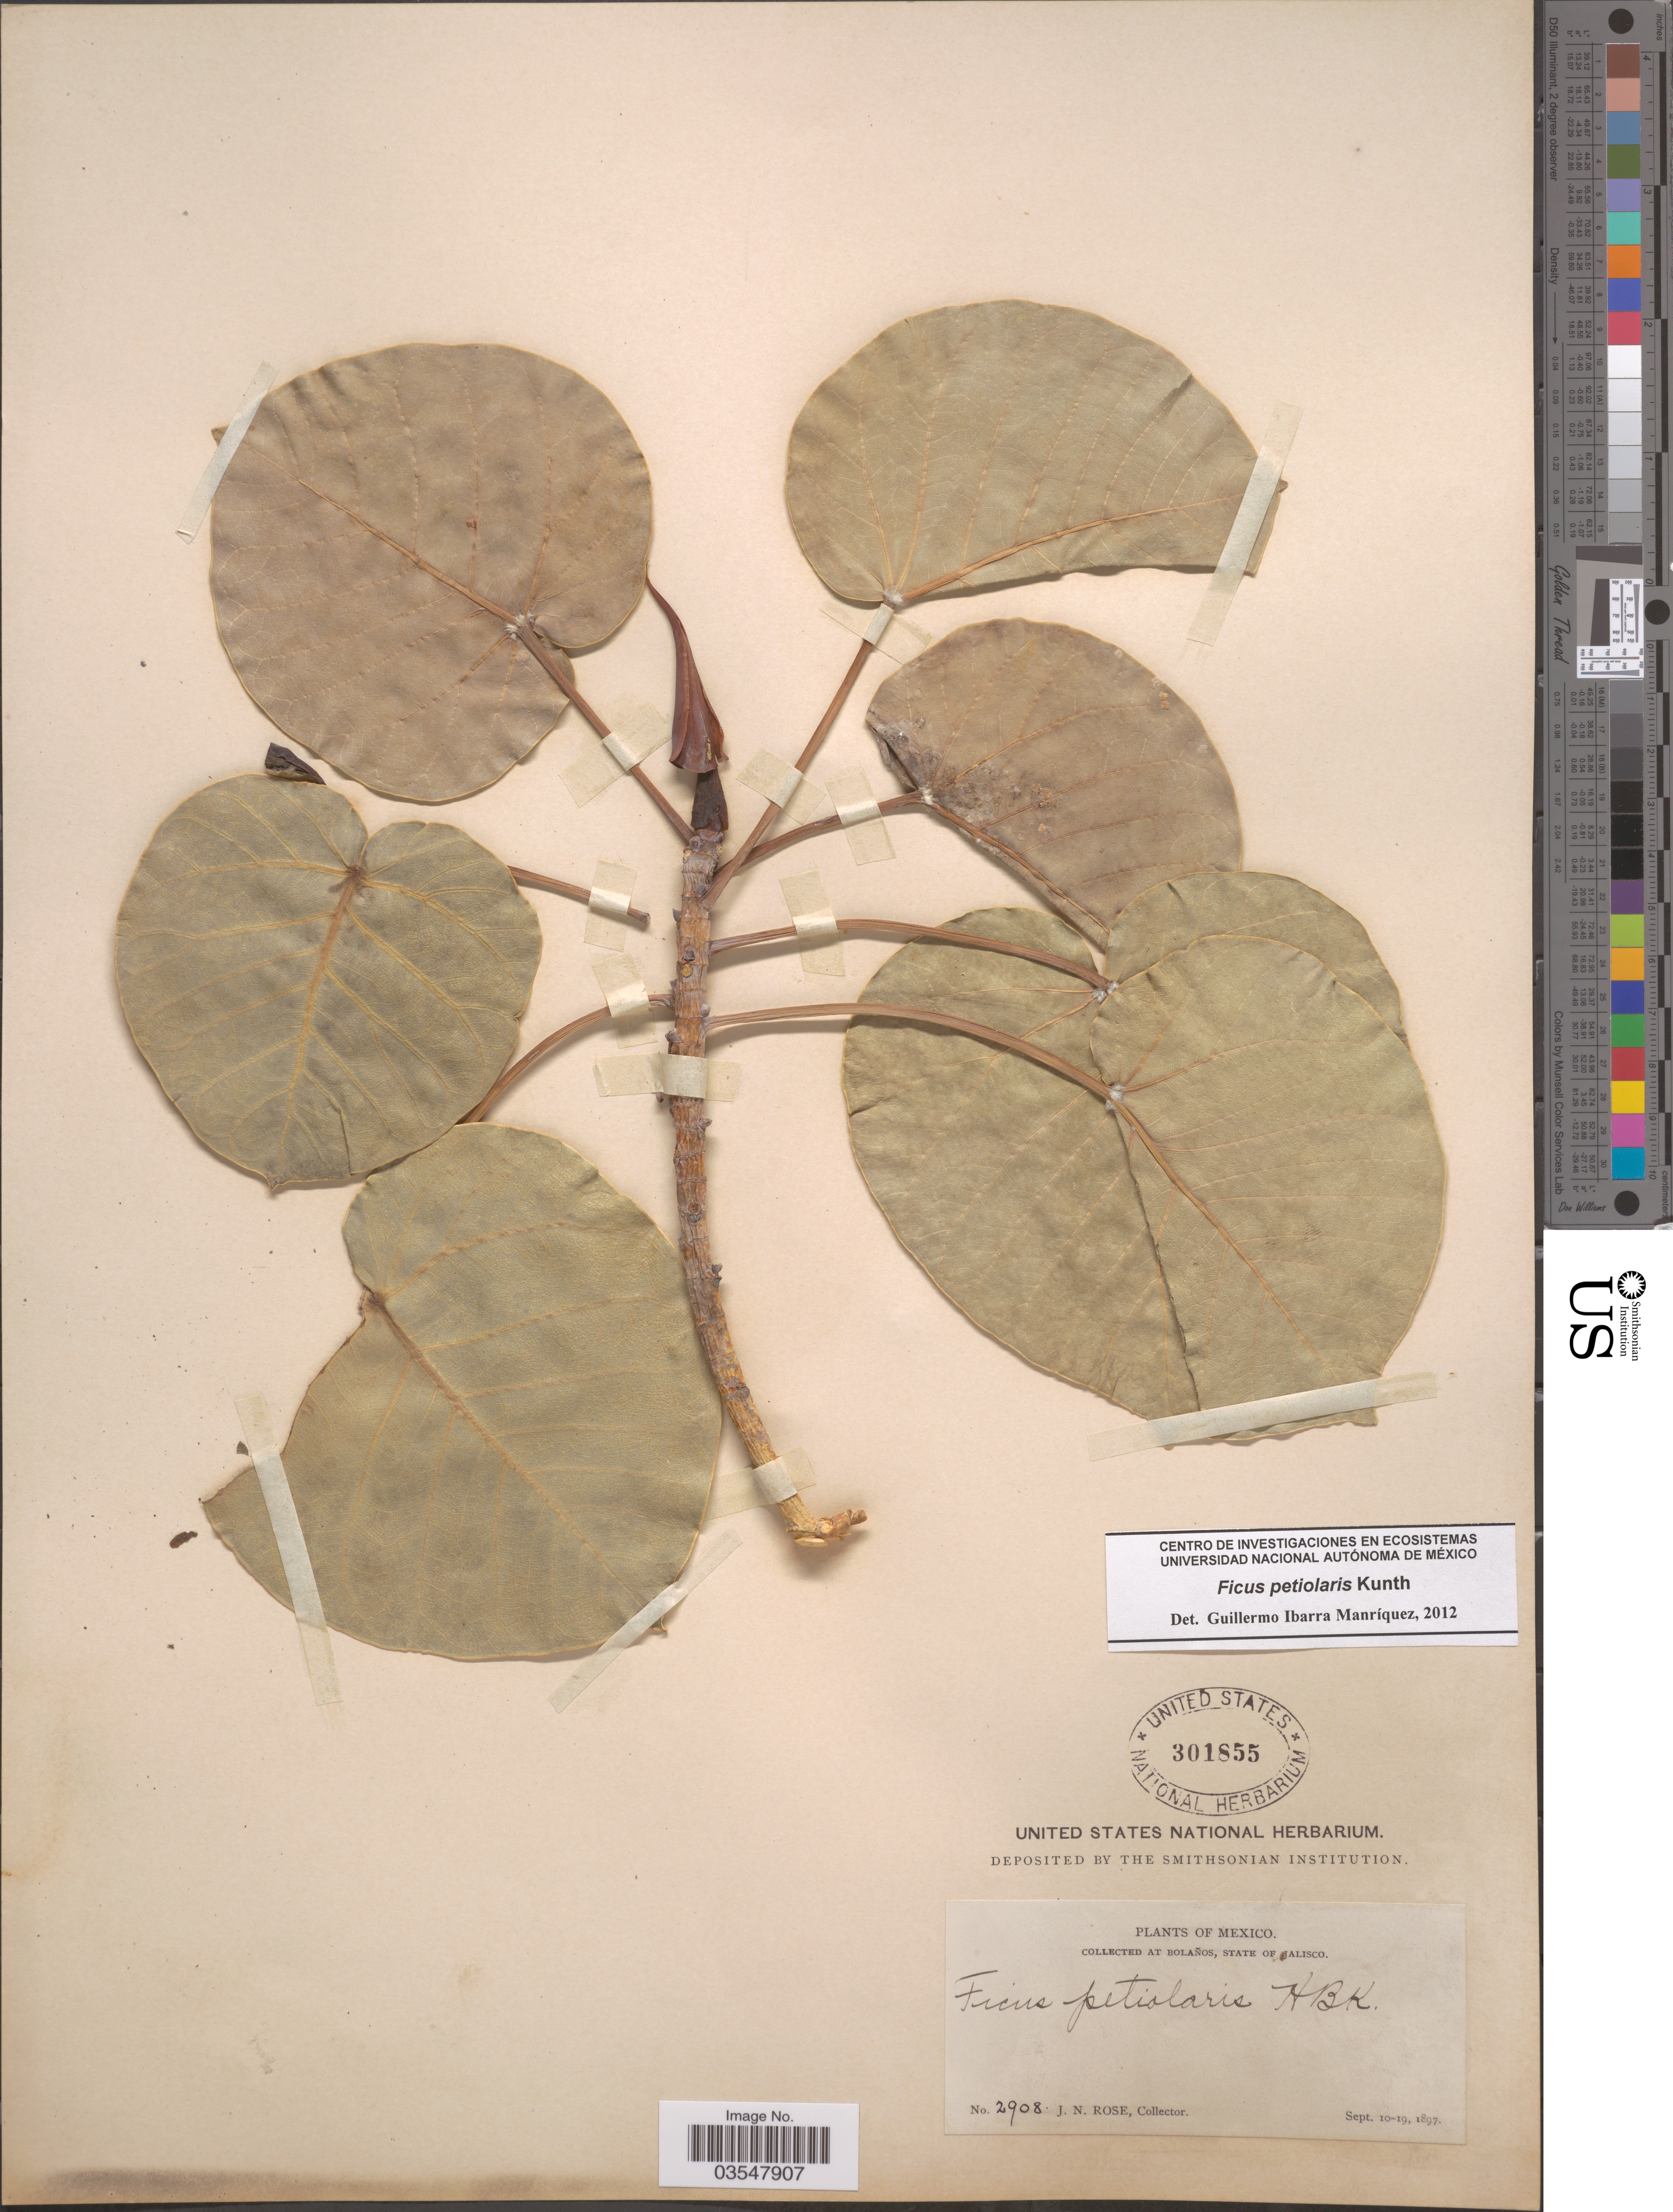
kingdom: Plantae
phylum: Tracheophyta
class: Magnoliopsida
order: Rosales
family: Moraceae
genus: Ficus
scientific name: Ficus petiolaris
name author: Kunth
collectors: J. N. Rose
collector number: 2908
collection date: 1897-09-10/1897-09-19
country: Mexico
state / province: Jalisco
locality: At Bolaños.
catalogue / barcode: US 301855